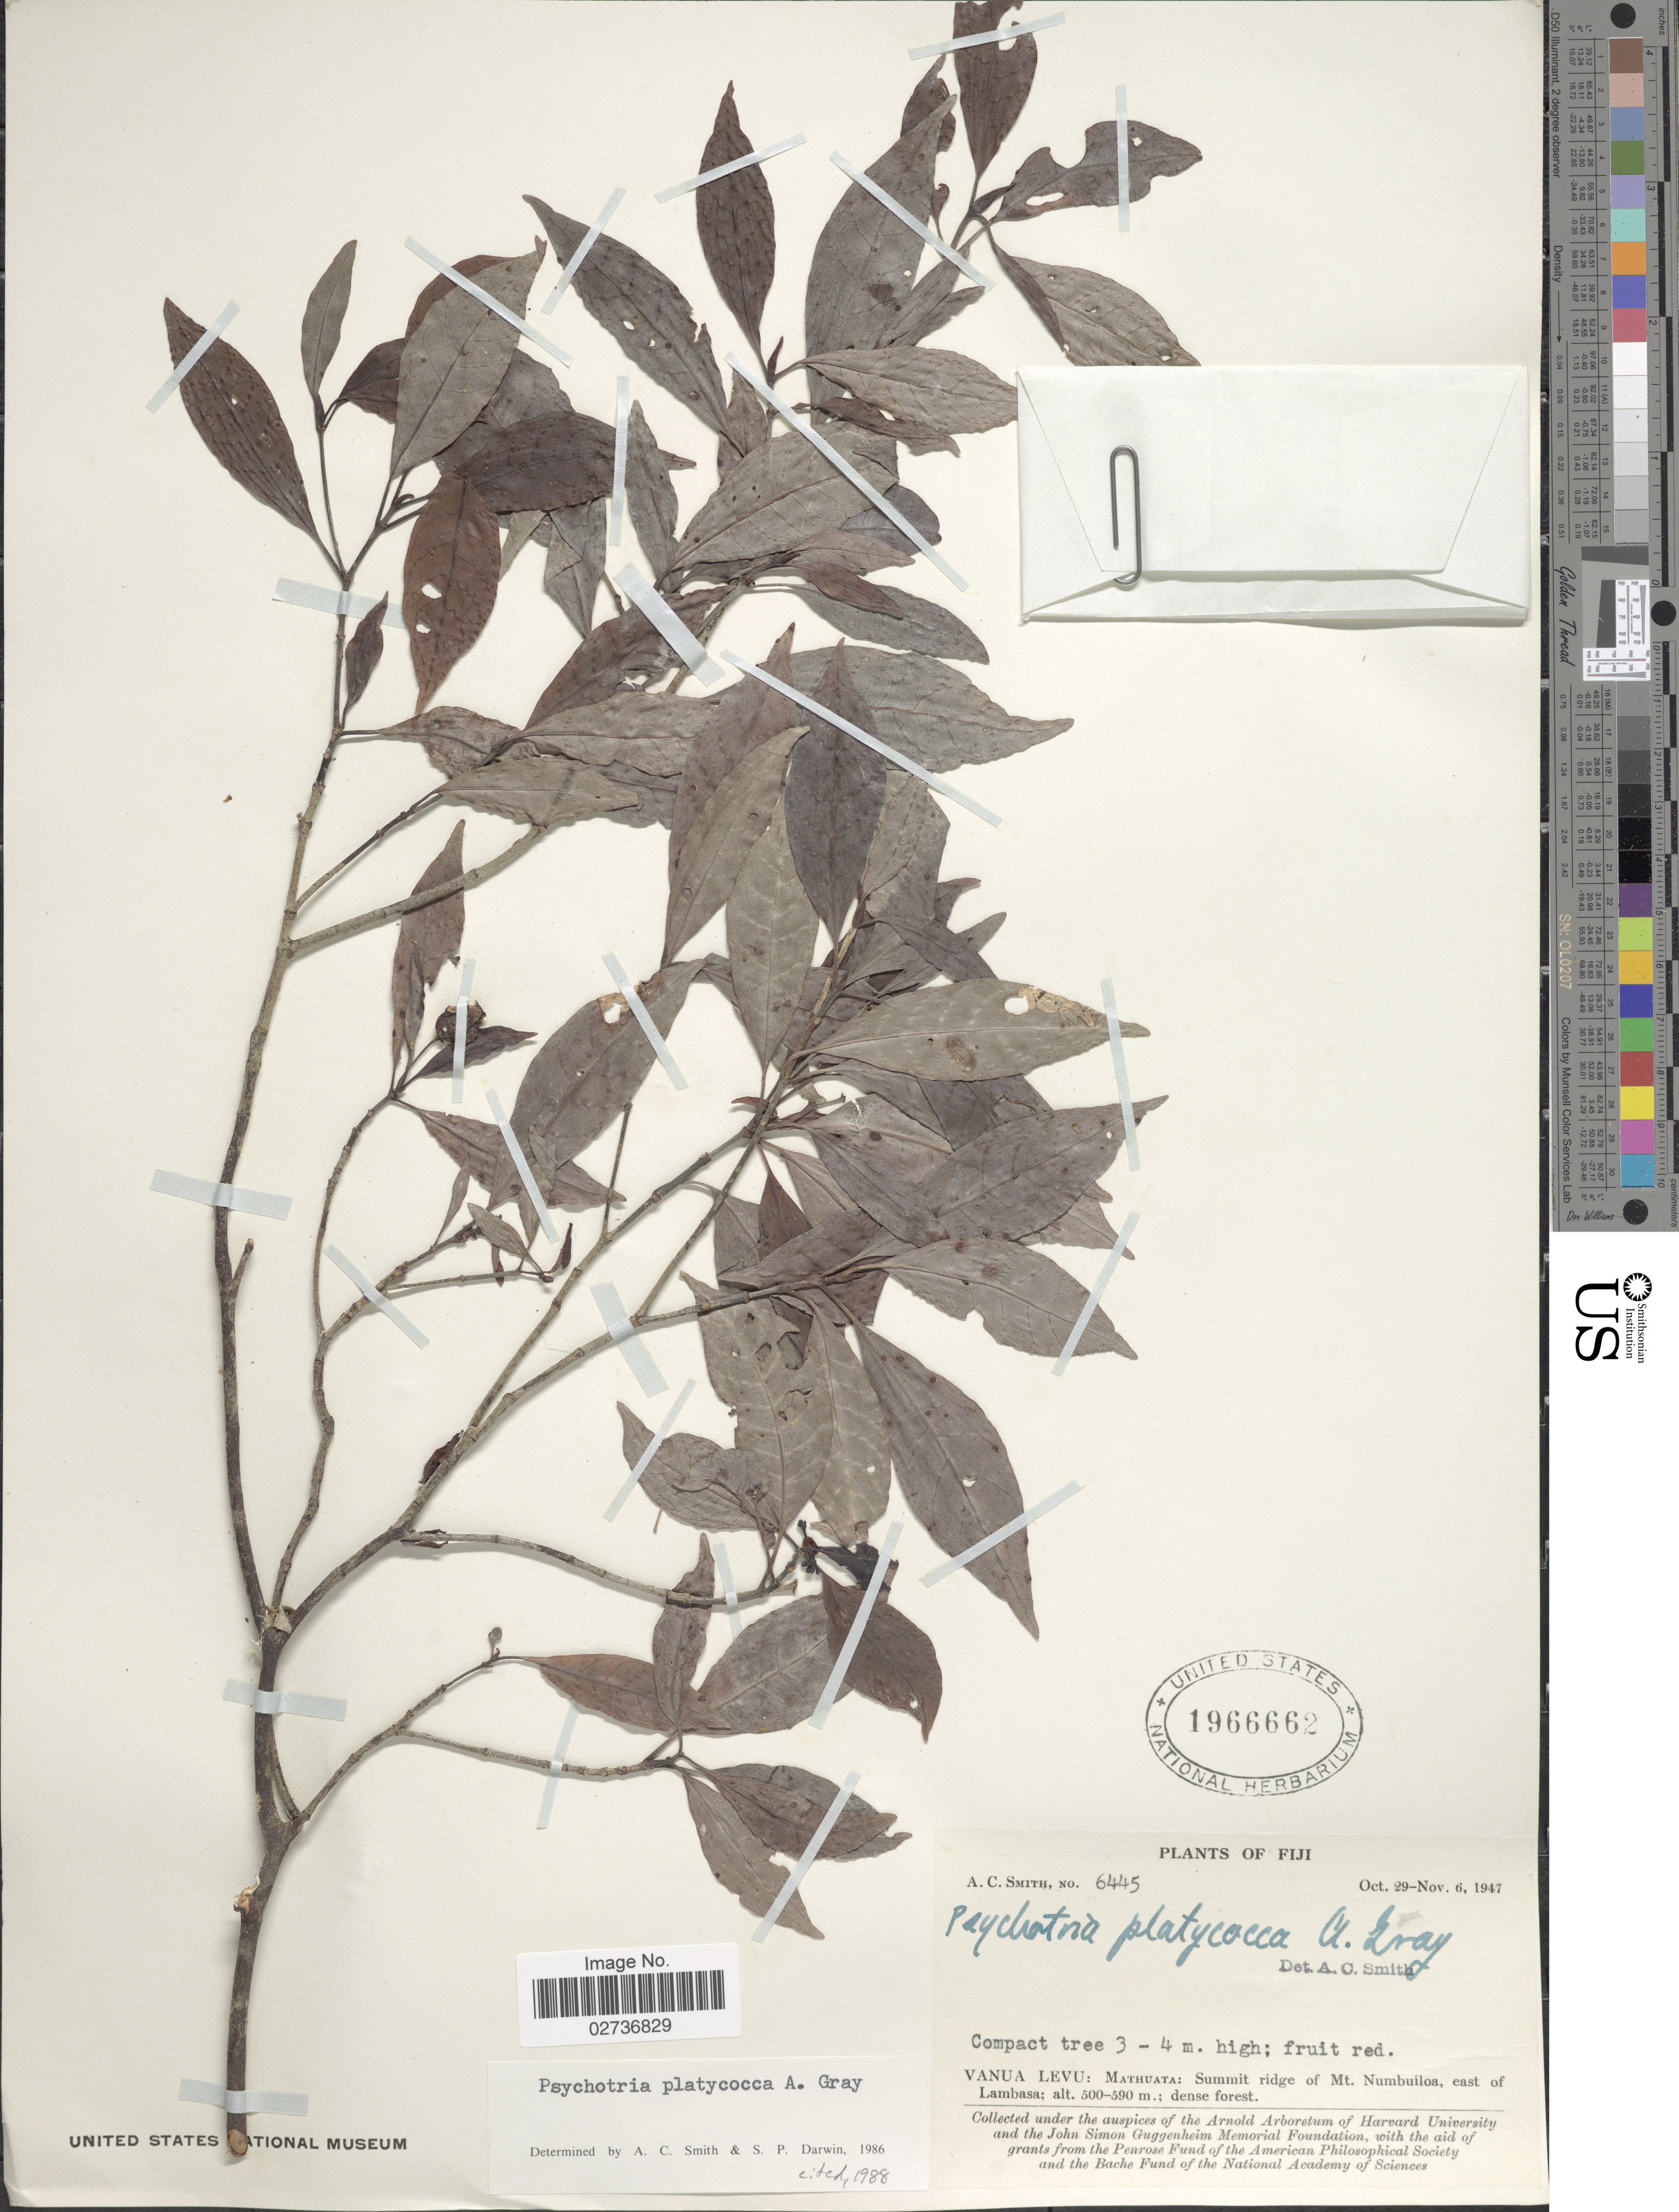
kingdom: Plantae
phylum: Tracheophyta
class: Magnoliopsida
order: Gentianales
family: Rubiaceae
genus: Psychotria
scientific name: Psychotria platycocca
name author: A. Gray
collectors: A. C. Smith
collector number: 6445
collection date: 1947-10-29/1947-11-06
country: Fiji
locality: Vanua Levu: Mathuata: Summit ridge of Mt. Numbuiloa, east of Lambasa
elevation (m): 500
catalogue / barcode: US 1966662